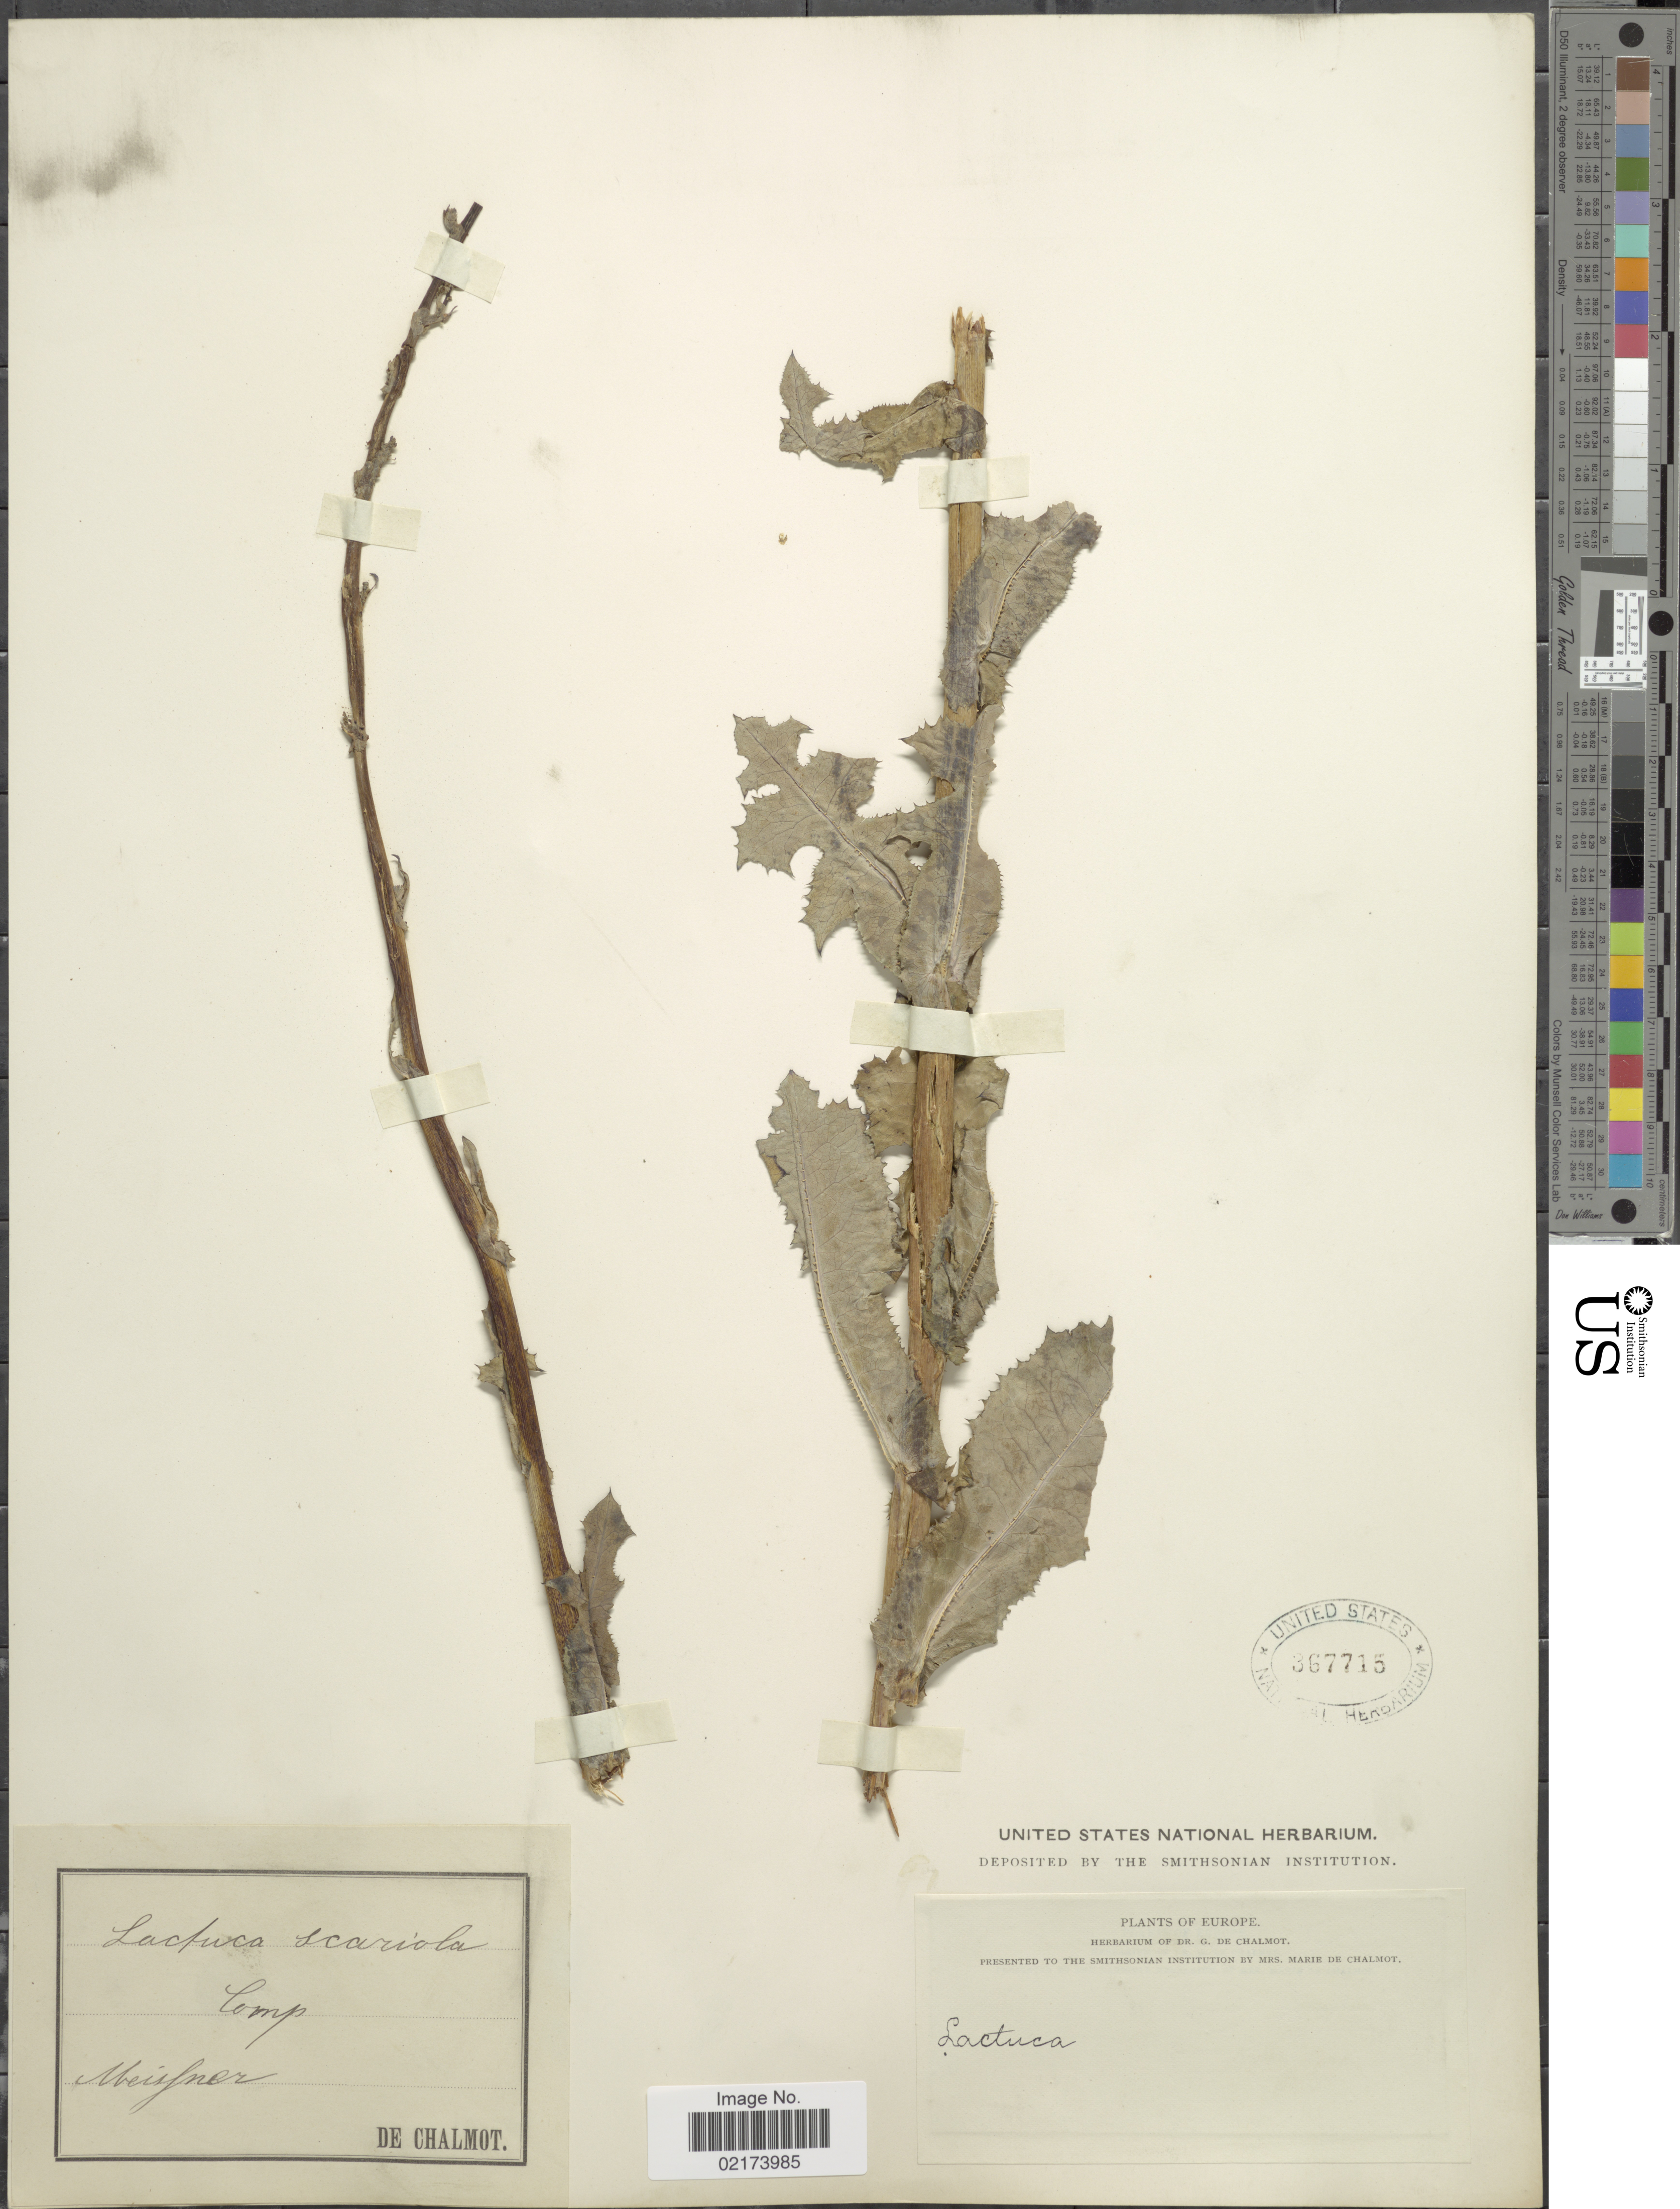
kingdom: Plantae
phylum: Tracheophyta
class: Magnoliopsida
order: Asterales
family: Asteraceae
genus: Lactuca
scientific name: Lactuca serriola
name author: L.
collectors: G. de Chalmot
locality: Europe, Meissner [interpreted]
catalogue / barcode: US 367715